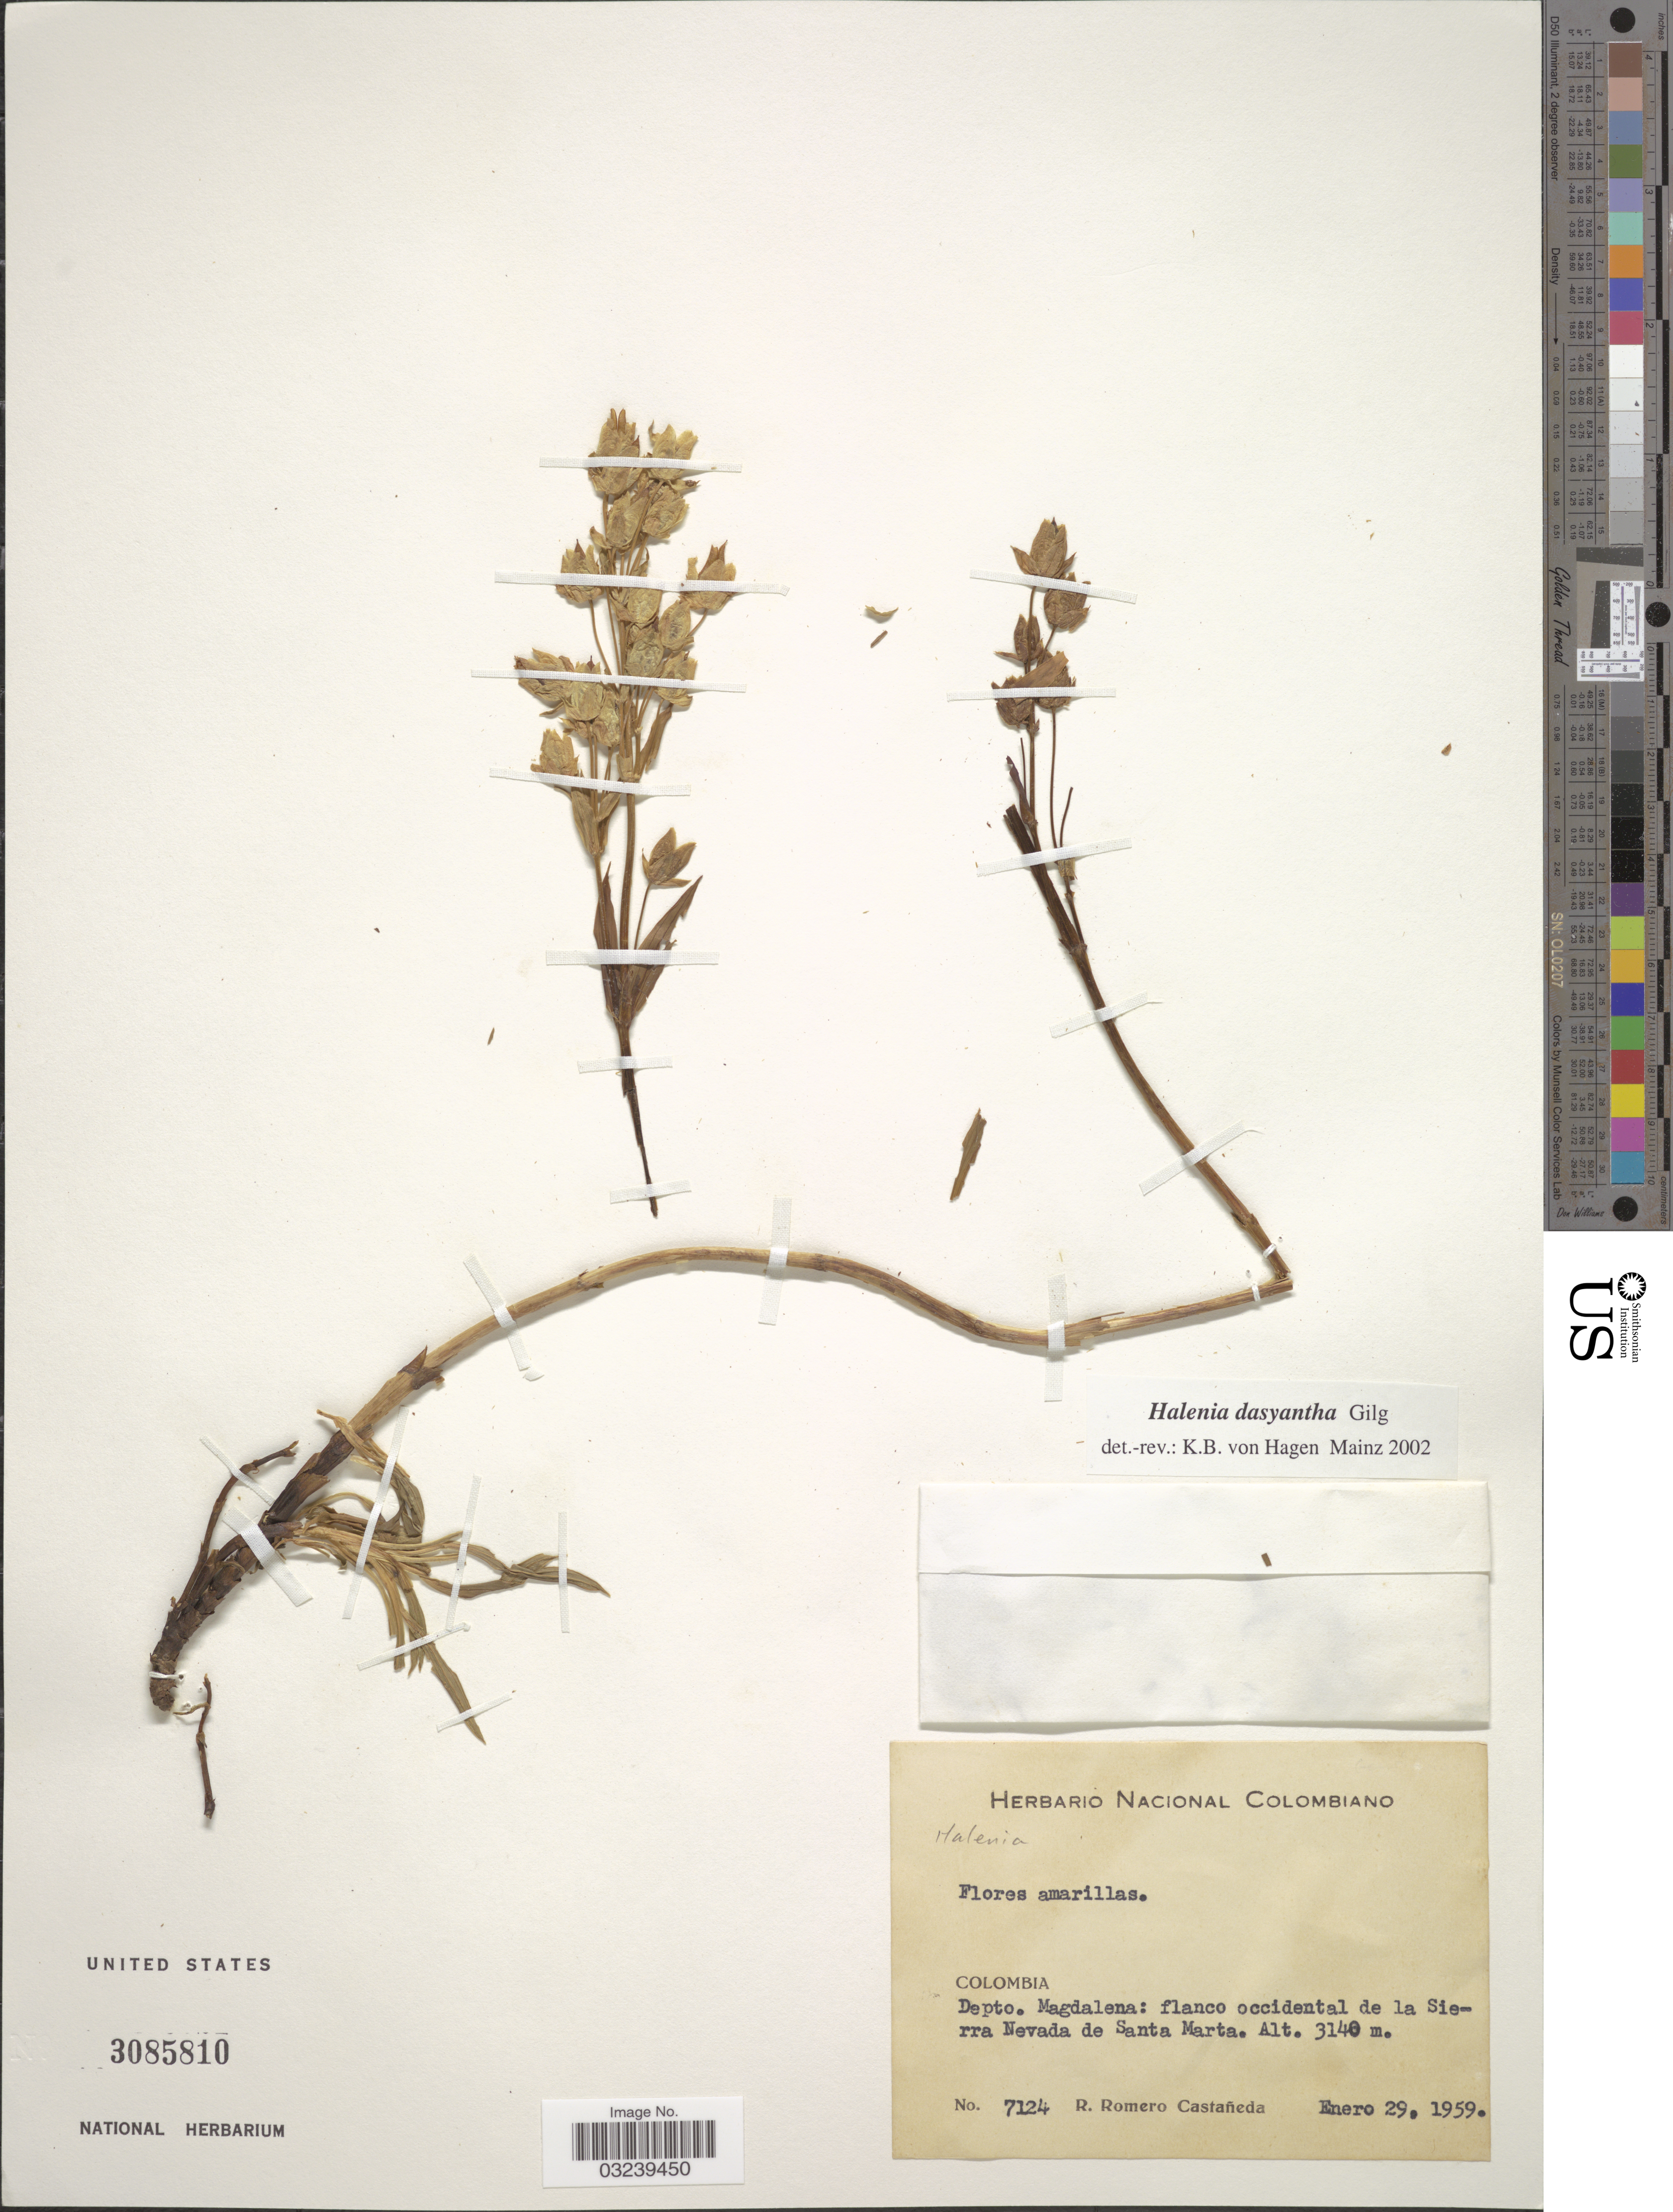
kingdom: Plantae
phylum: Tracheophyta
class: Magnoliopsida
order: Gentianales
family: Gentianaceae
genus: Halenia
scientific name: Halenia dasyantha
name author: Gilg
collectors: R. Romero Castañeda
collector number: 7124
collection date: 1959-01-29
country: Colombia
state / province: Magdalena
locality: Flanco occidental de la Sierra Nevada de Santa Marta.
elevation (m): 3140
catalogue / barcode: US 3085810